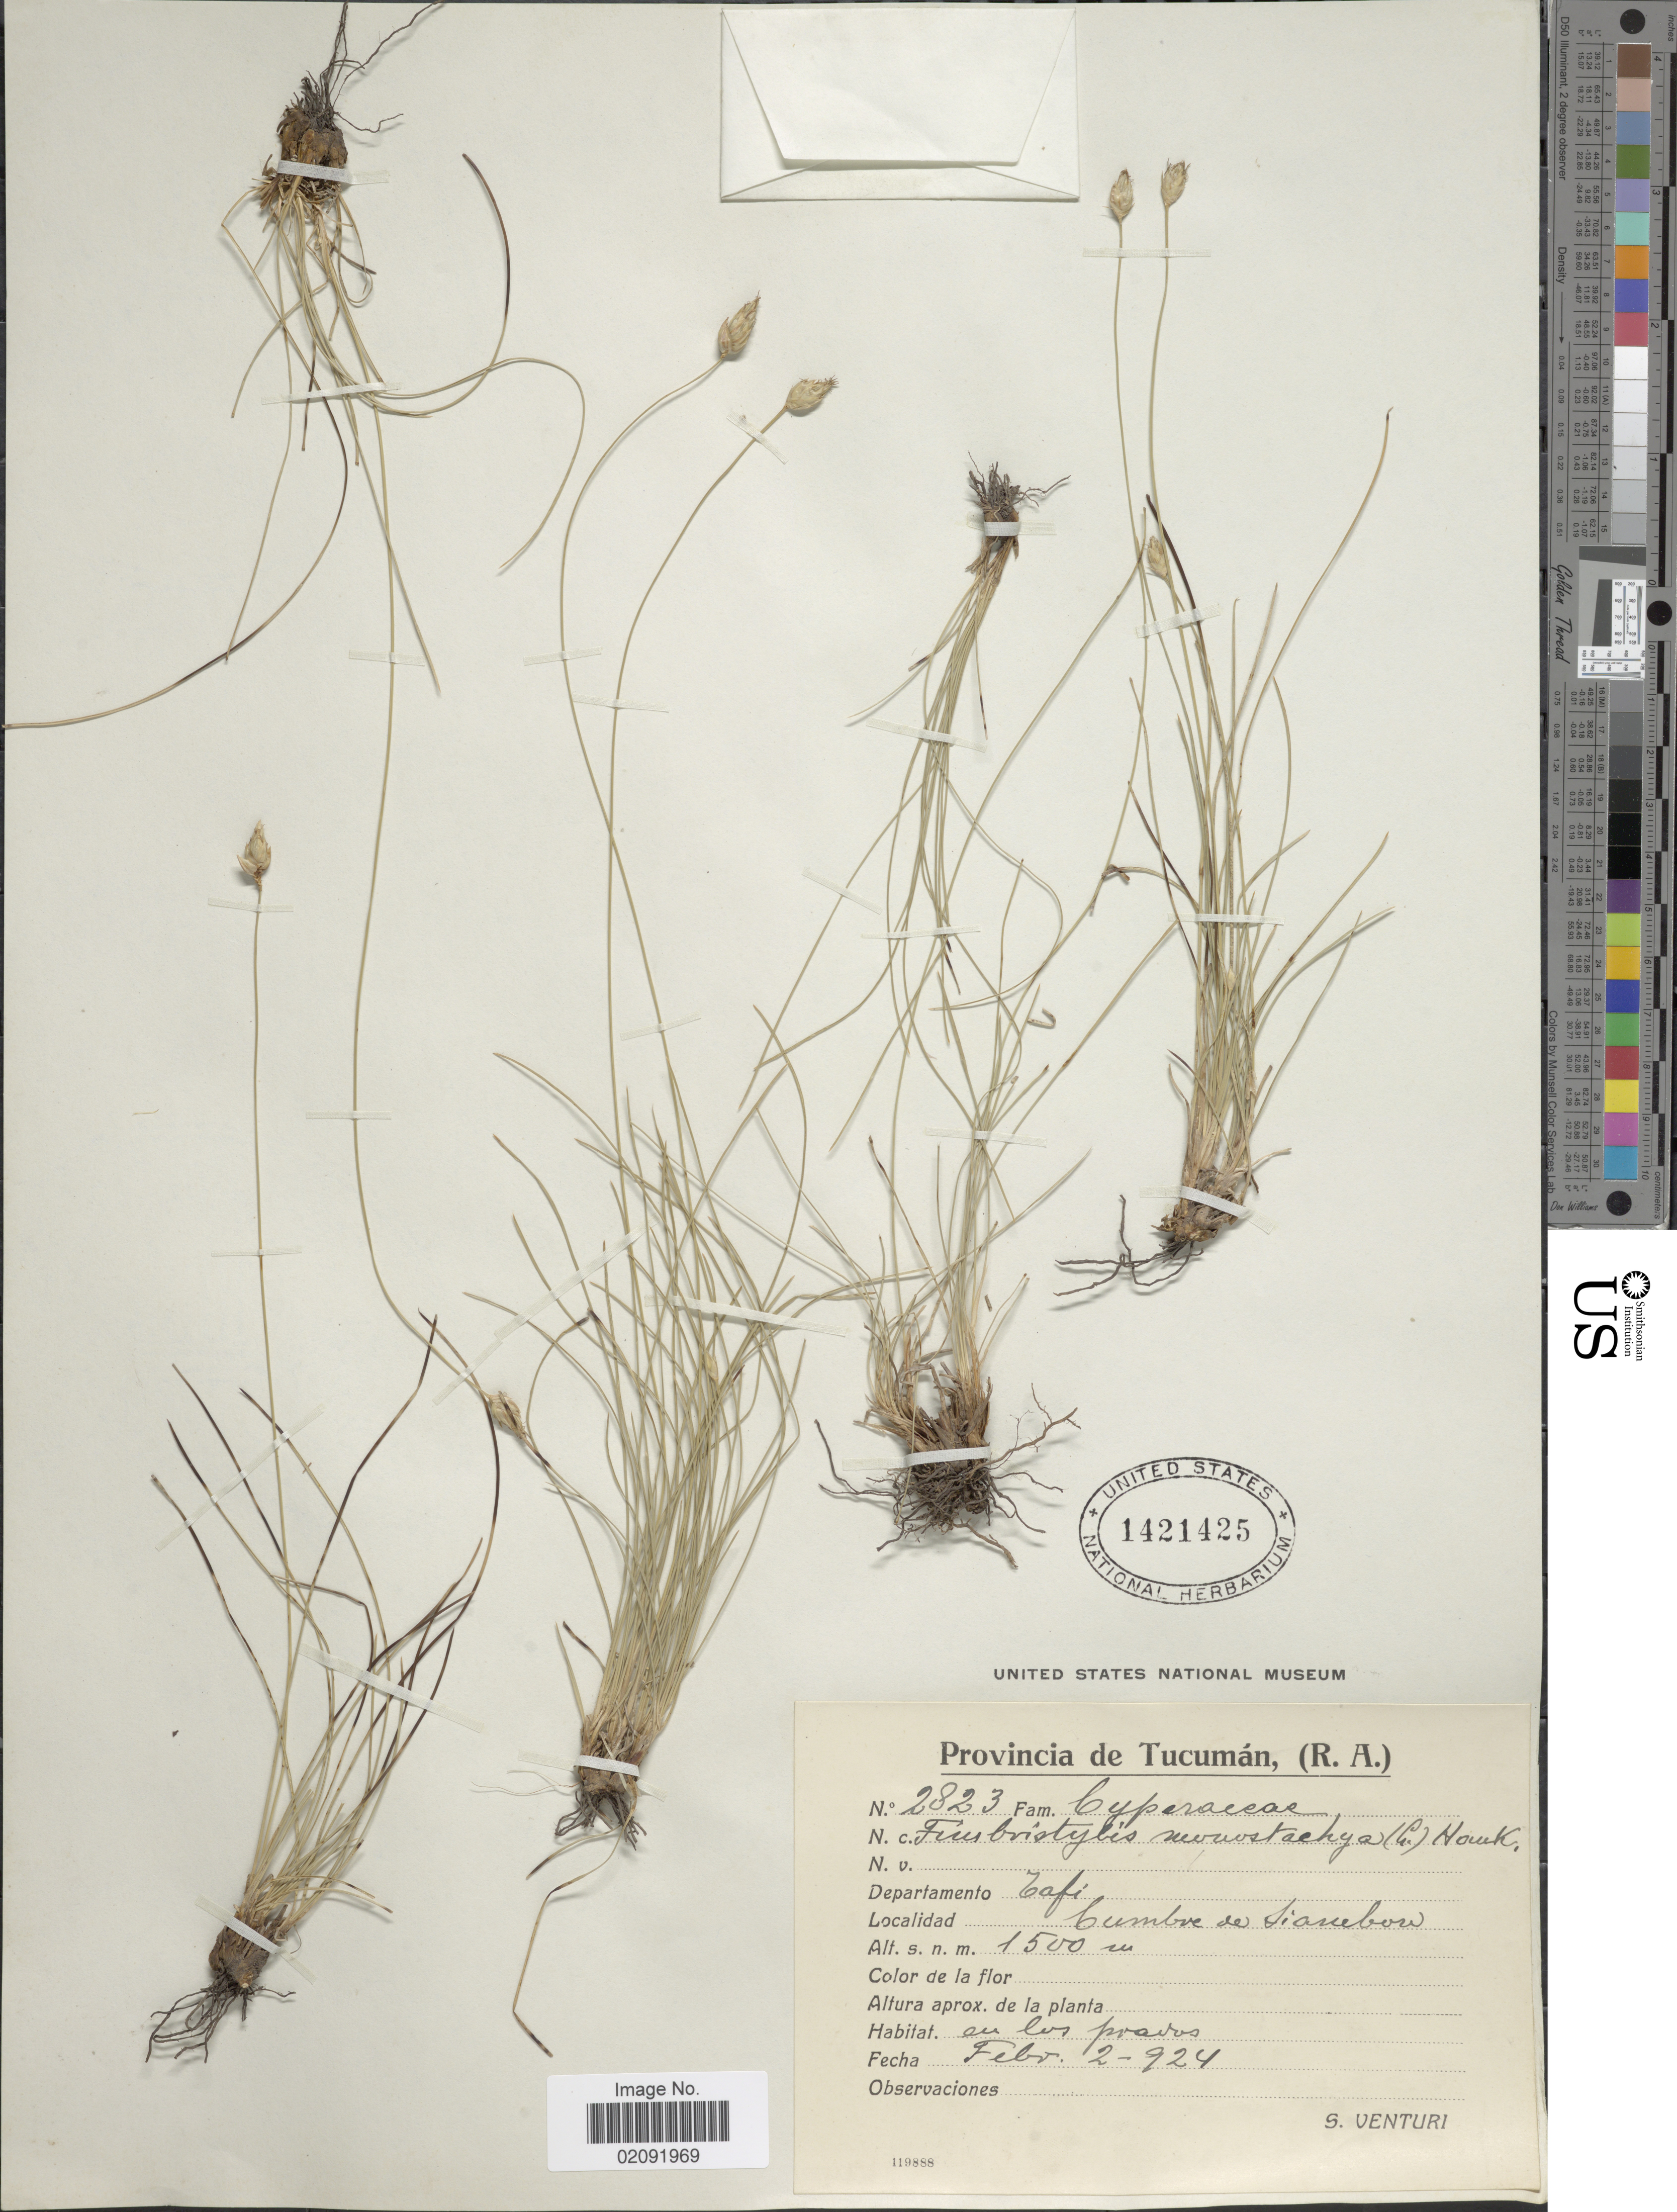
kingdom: Plantae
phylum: Tracheophyta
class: Liliopsida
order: Poales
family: Cyperaceae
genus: Abildgaardia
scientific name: Abildgaardia ovata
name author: (Burm. f.) Kral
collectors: S. Venturi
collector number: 2823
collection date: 1924-02-02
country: Argentina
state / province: Tucuman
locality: (R.A), Departamento Tafi, Cumbre de Siambon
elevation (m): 1500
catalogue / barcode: US 1421425